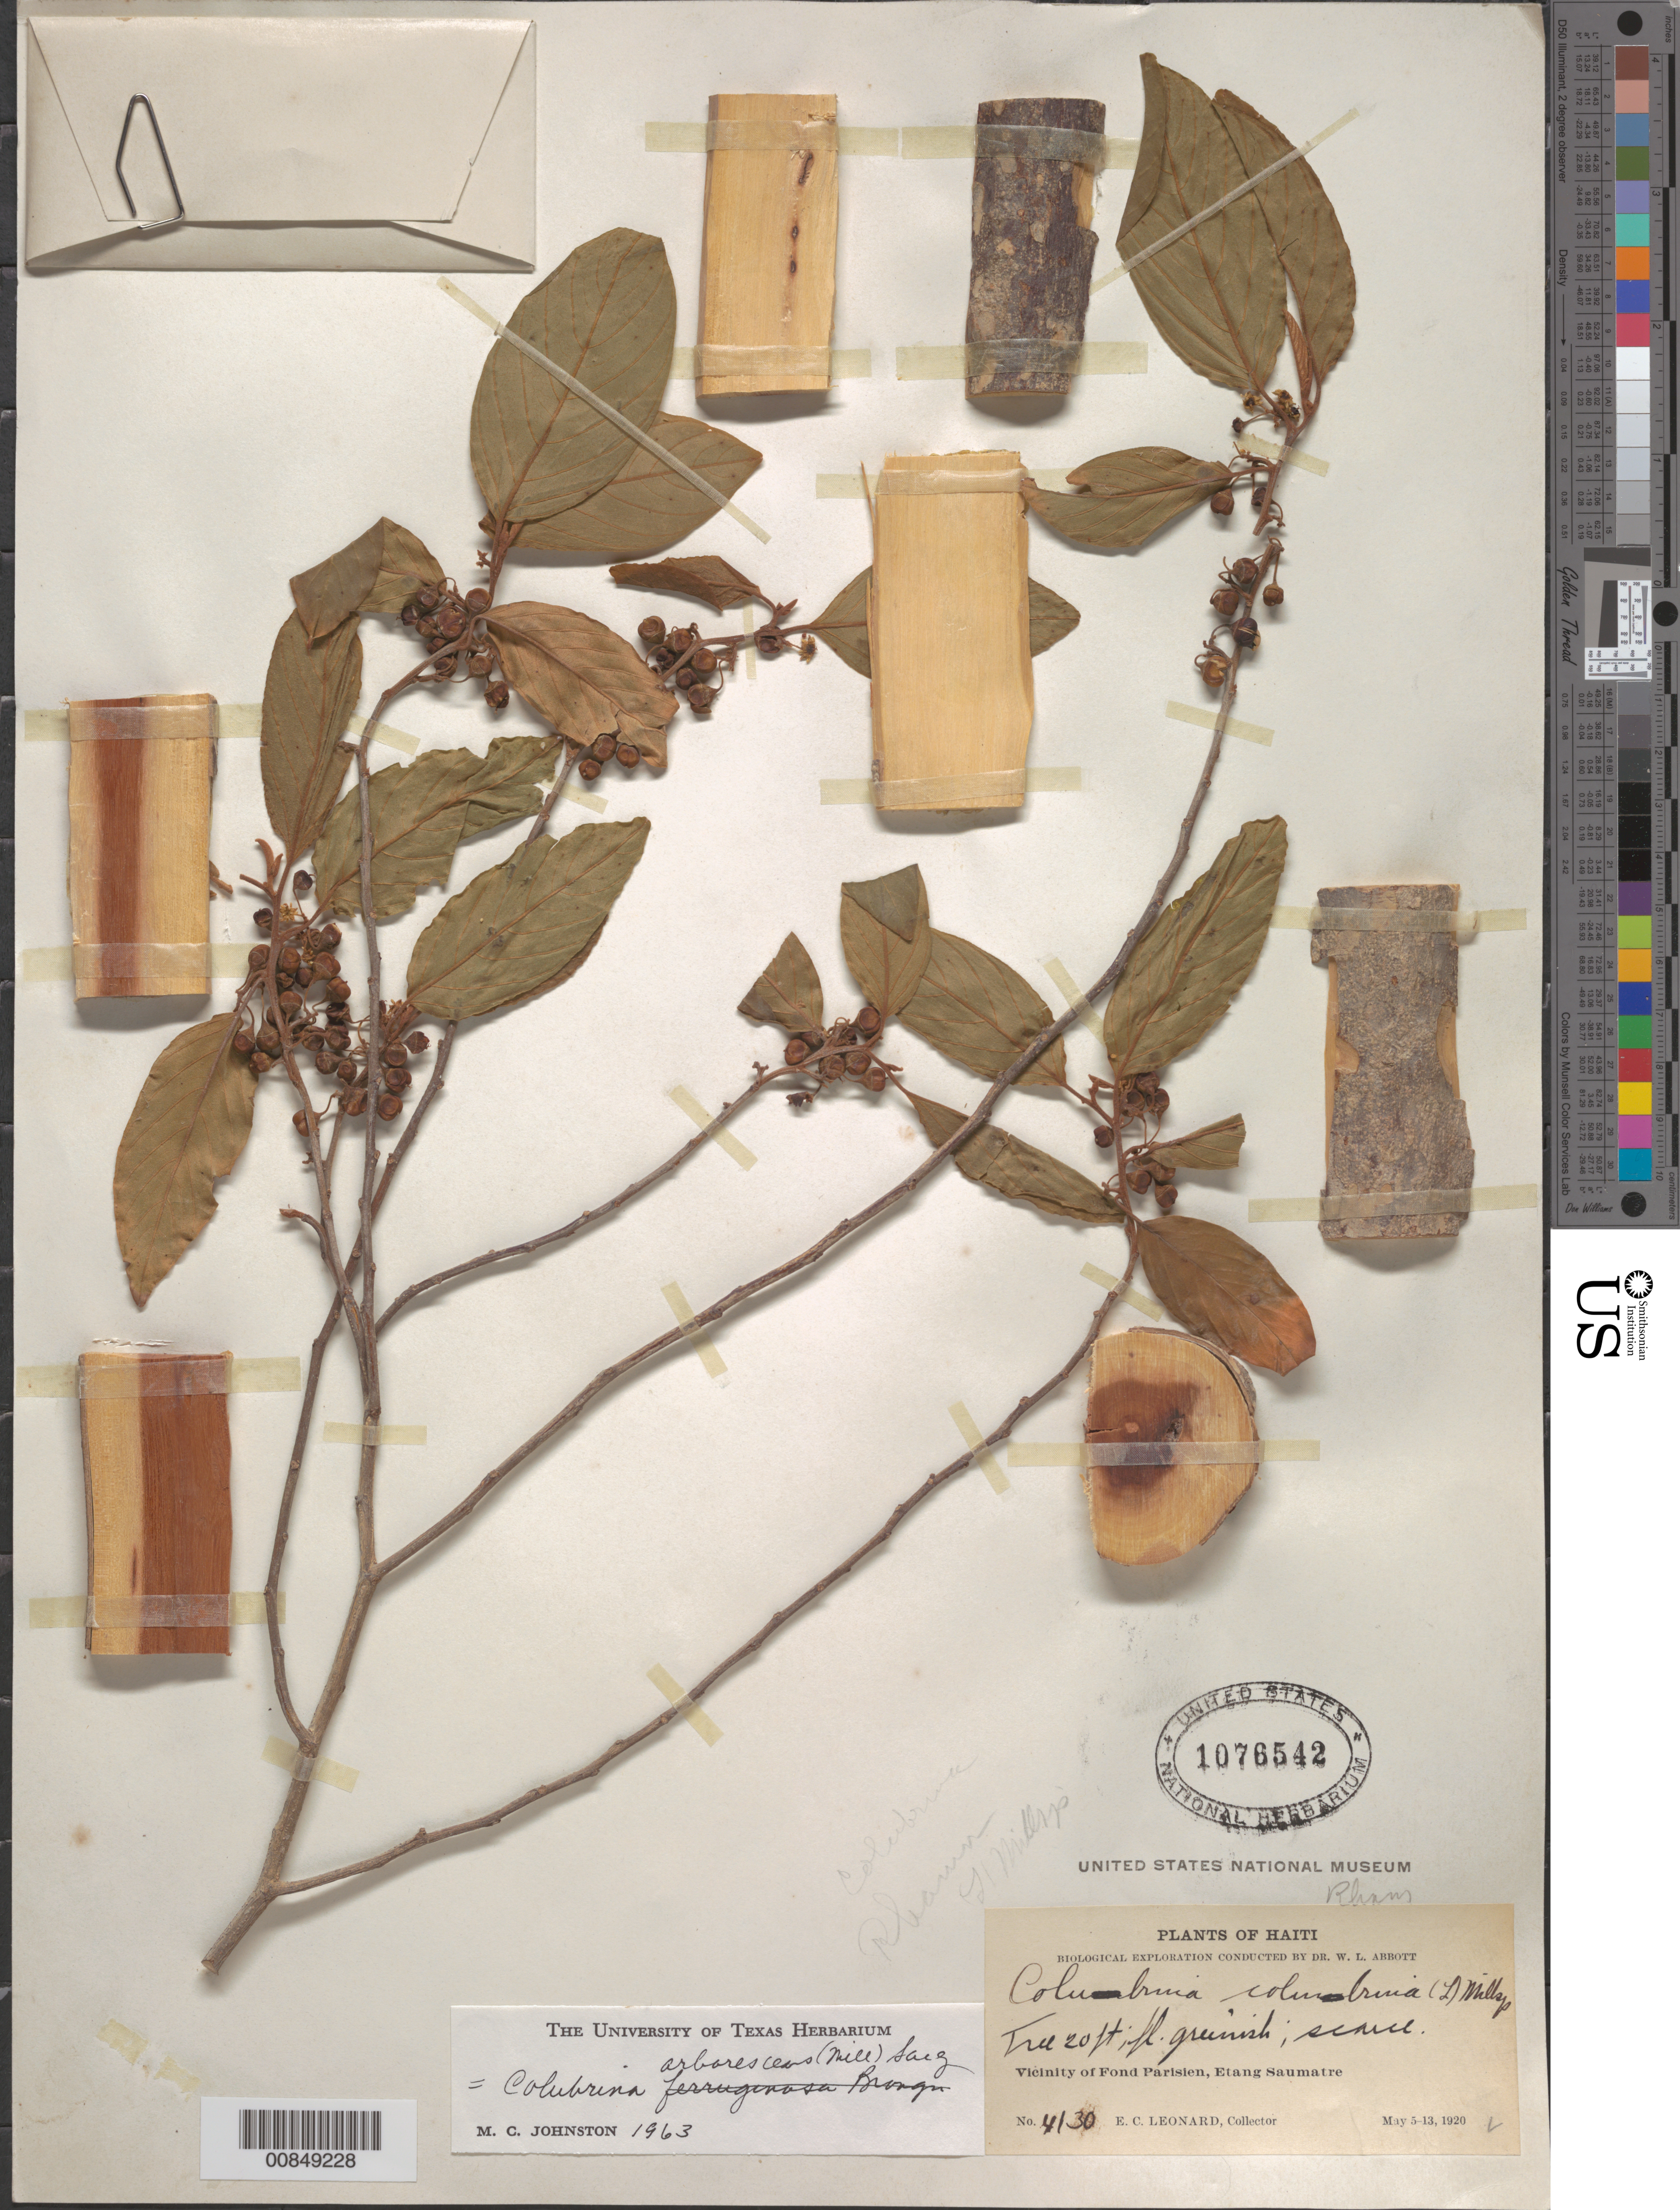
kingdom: Plantae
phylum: Tracheophyta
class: Magnoliopsida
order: Rosales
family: Rhamnaceae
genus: Colubrina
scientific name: Colubrina arborescens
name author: (Mill.) Sarg.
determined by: Johnston, Marshall C.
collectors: E. C. Leonard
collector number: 4130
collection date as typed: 05 May 1920 to 13 May 1920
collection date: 1920-05-05/1920-05-13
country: Haiti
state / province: Ouest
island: Hispaniola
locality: Vicinity of Fond Parisien, Etang Saumatre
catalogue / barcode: US 1076542